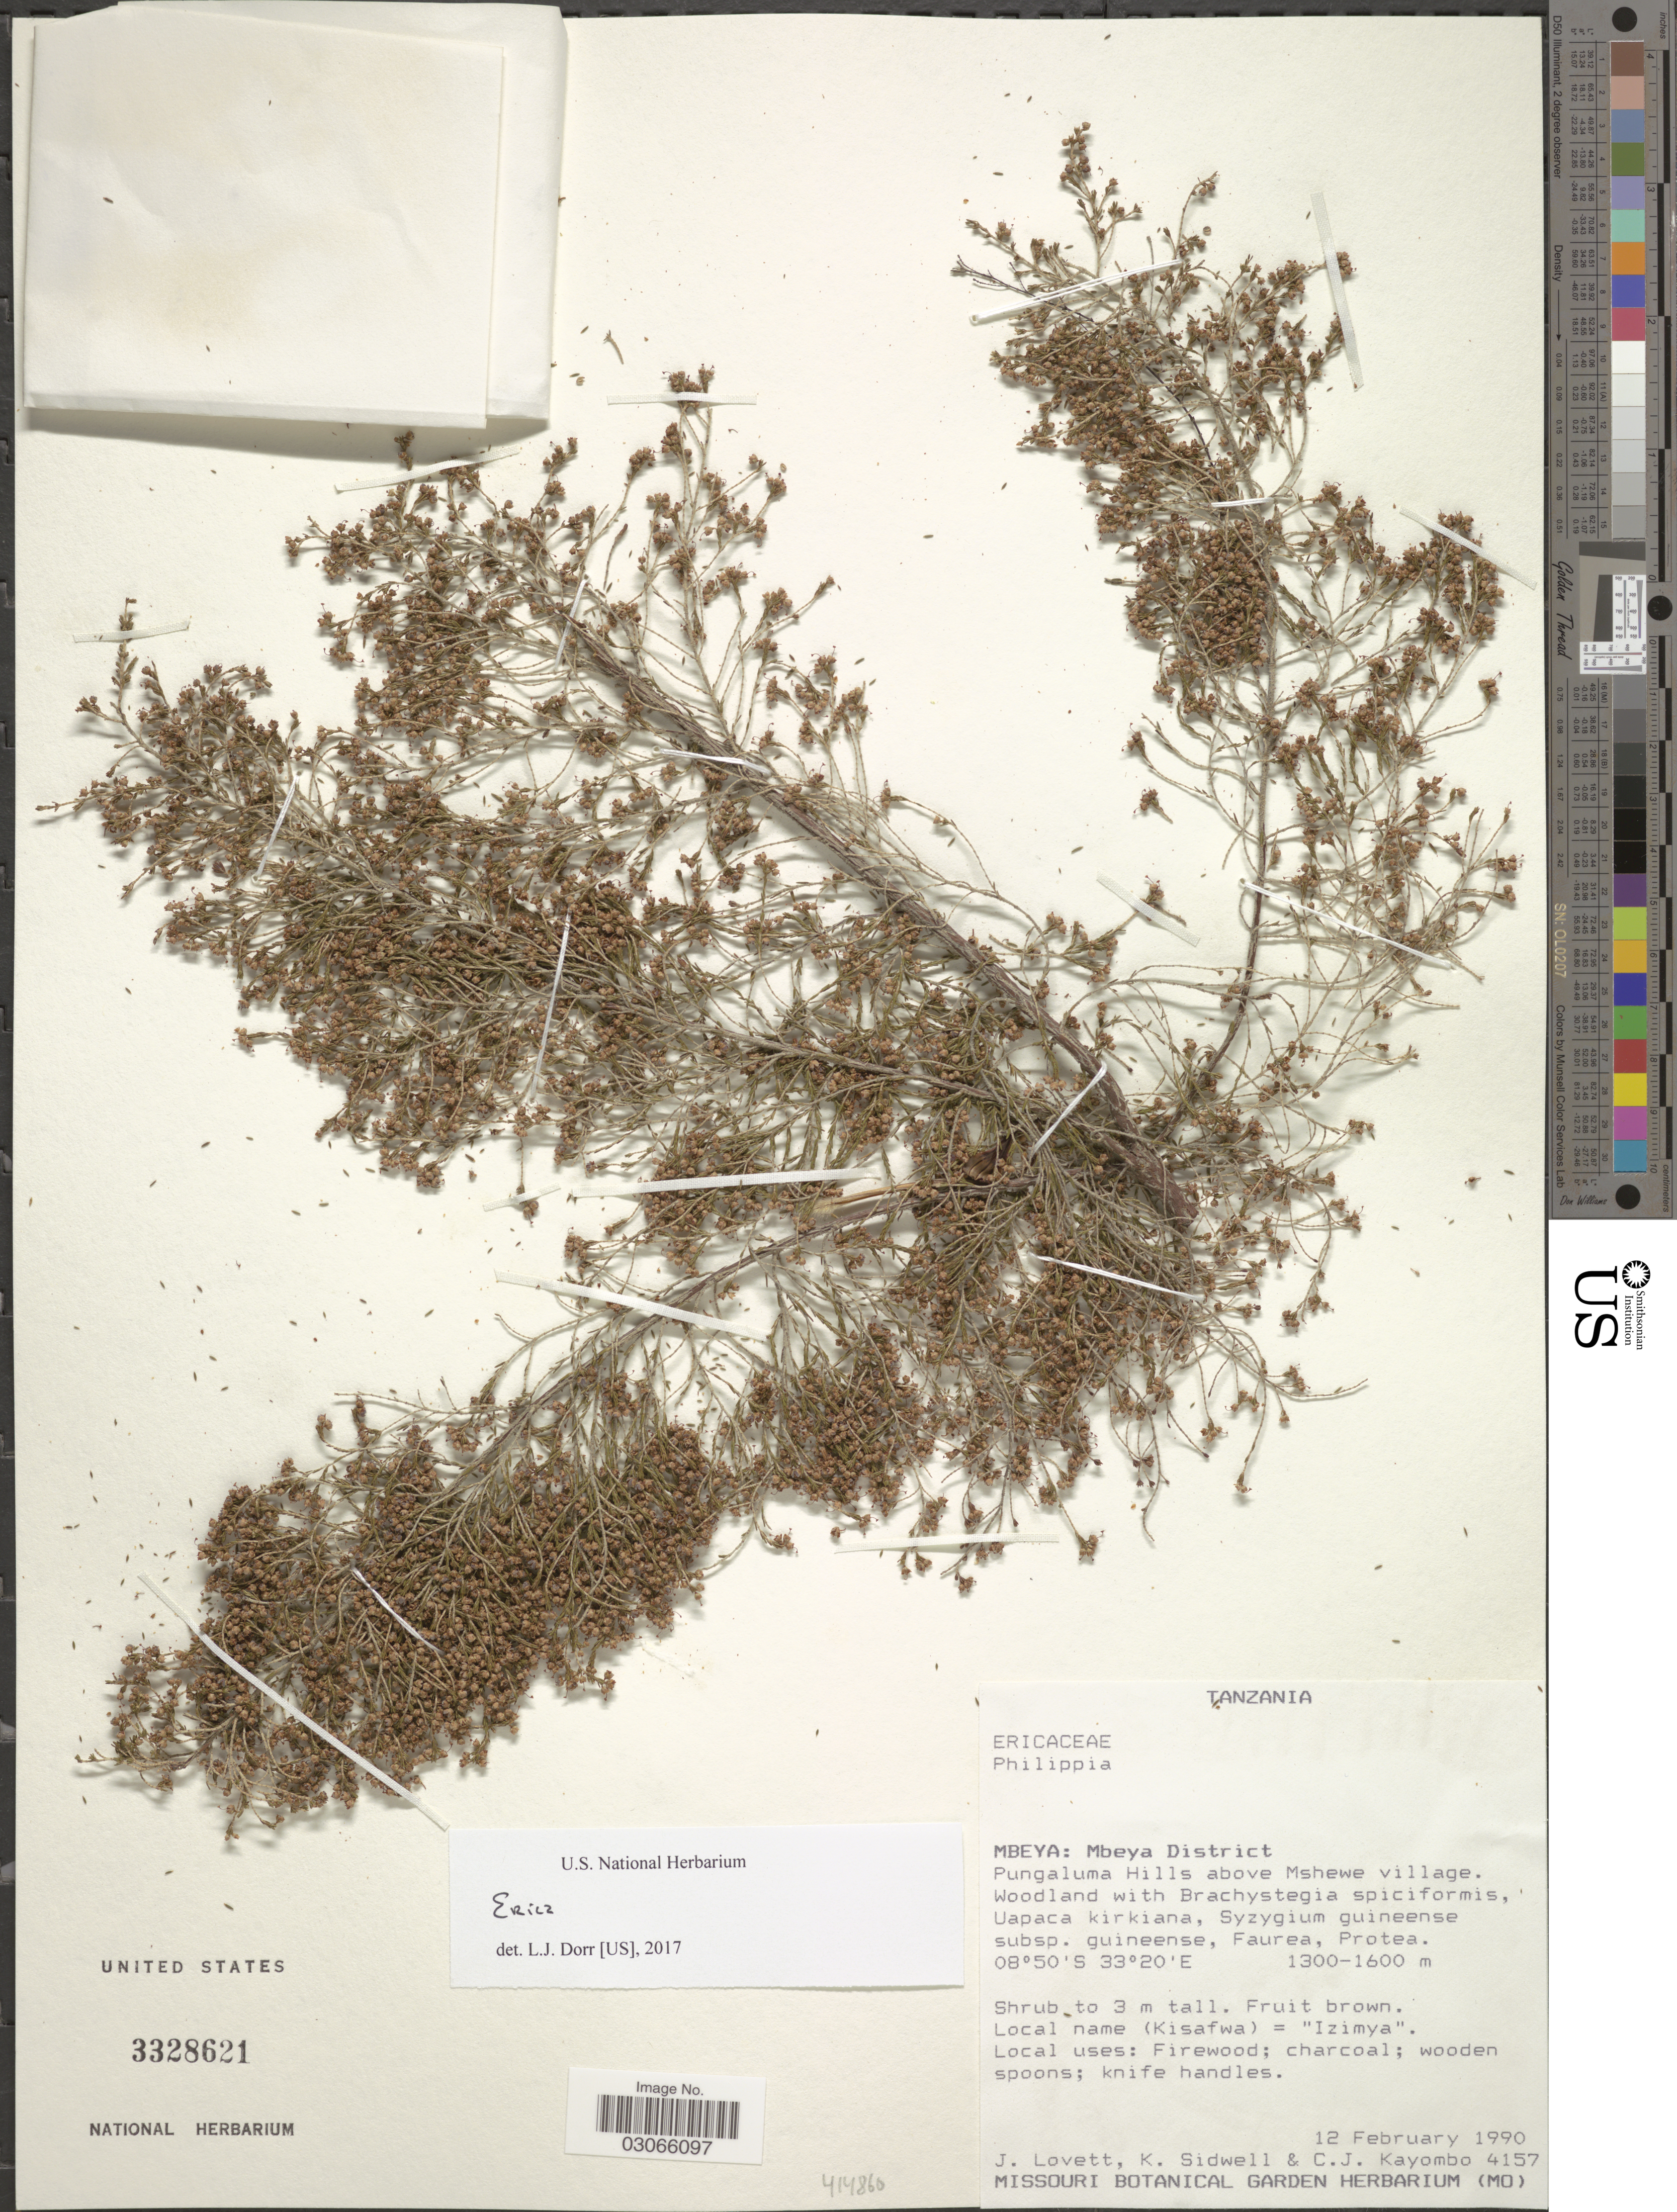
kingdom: Plantae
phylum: Tracheophyta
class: Magnoliopsida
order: Ericales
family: Ericaceae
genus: Erica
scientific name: Erica sp.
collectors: J. Lovett, K. Sidwell & C. Kayombo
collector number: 4157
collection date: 1990-02-12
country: Tanzania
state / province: Mbeya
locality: Mbeya District, Pungaluma Hills above Mshewe Village.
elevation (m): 1300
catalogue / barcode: US 3328621